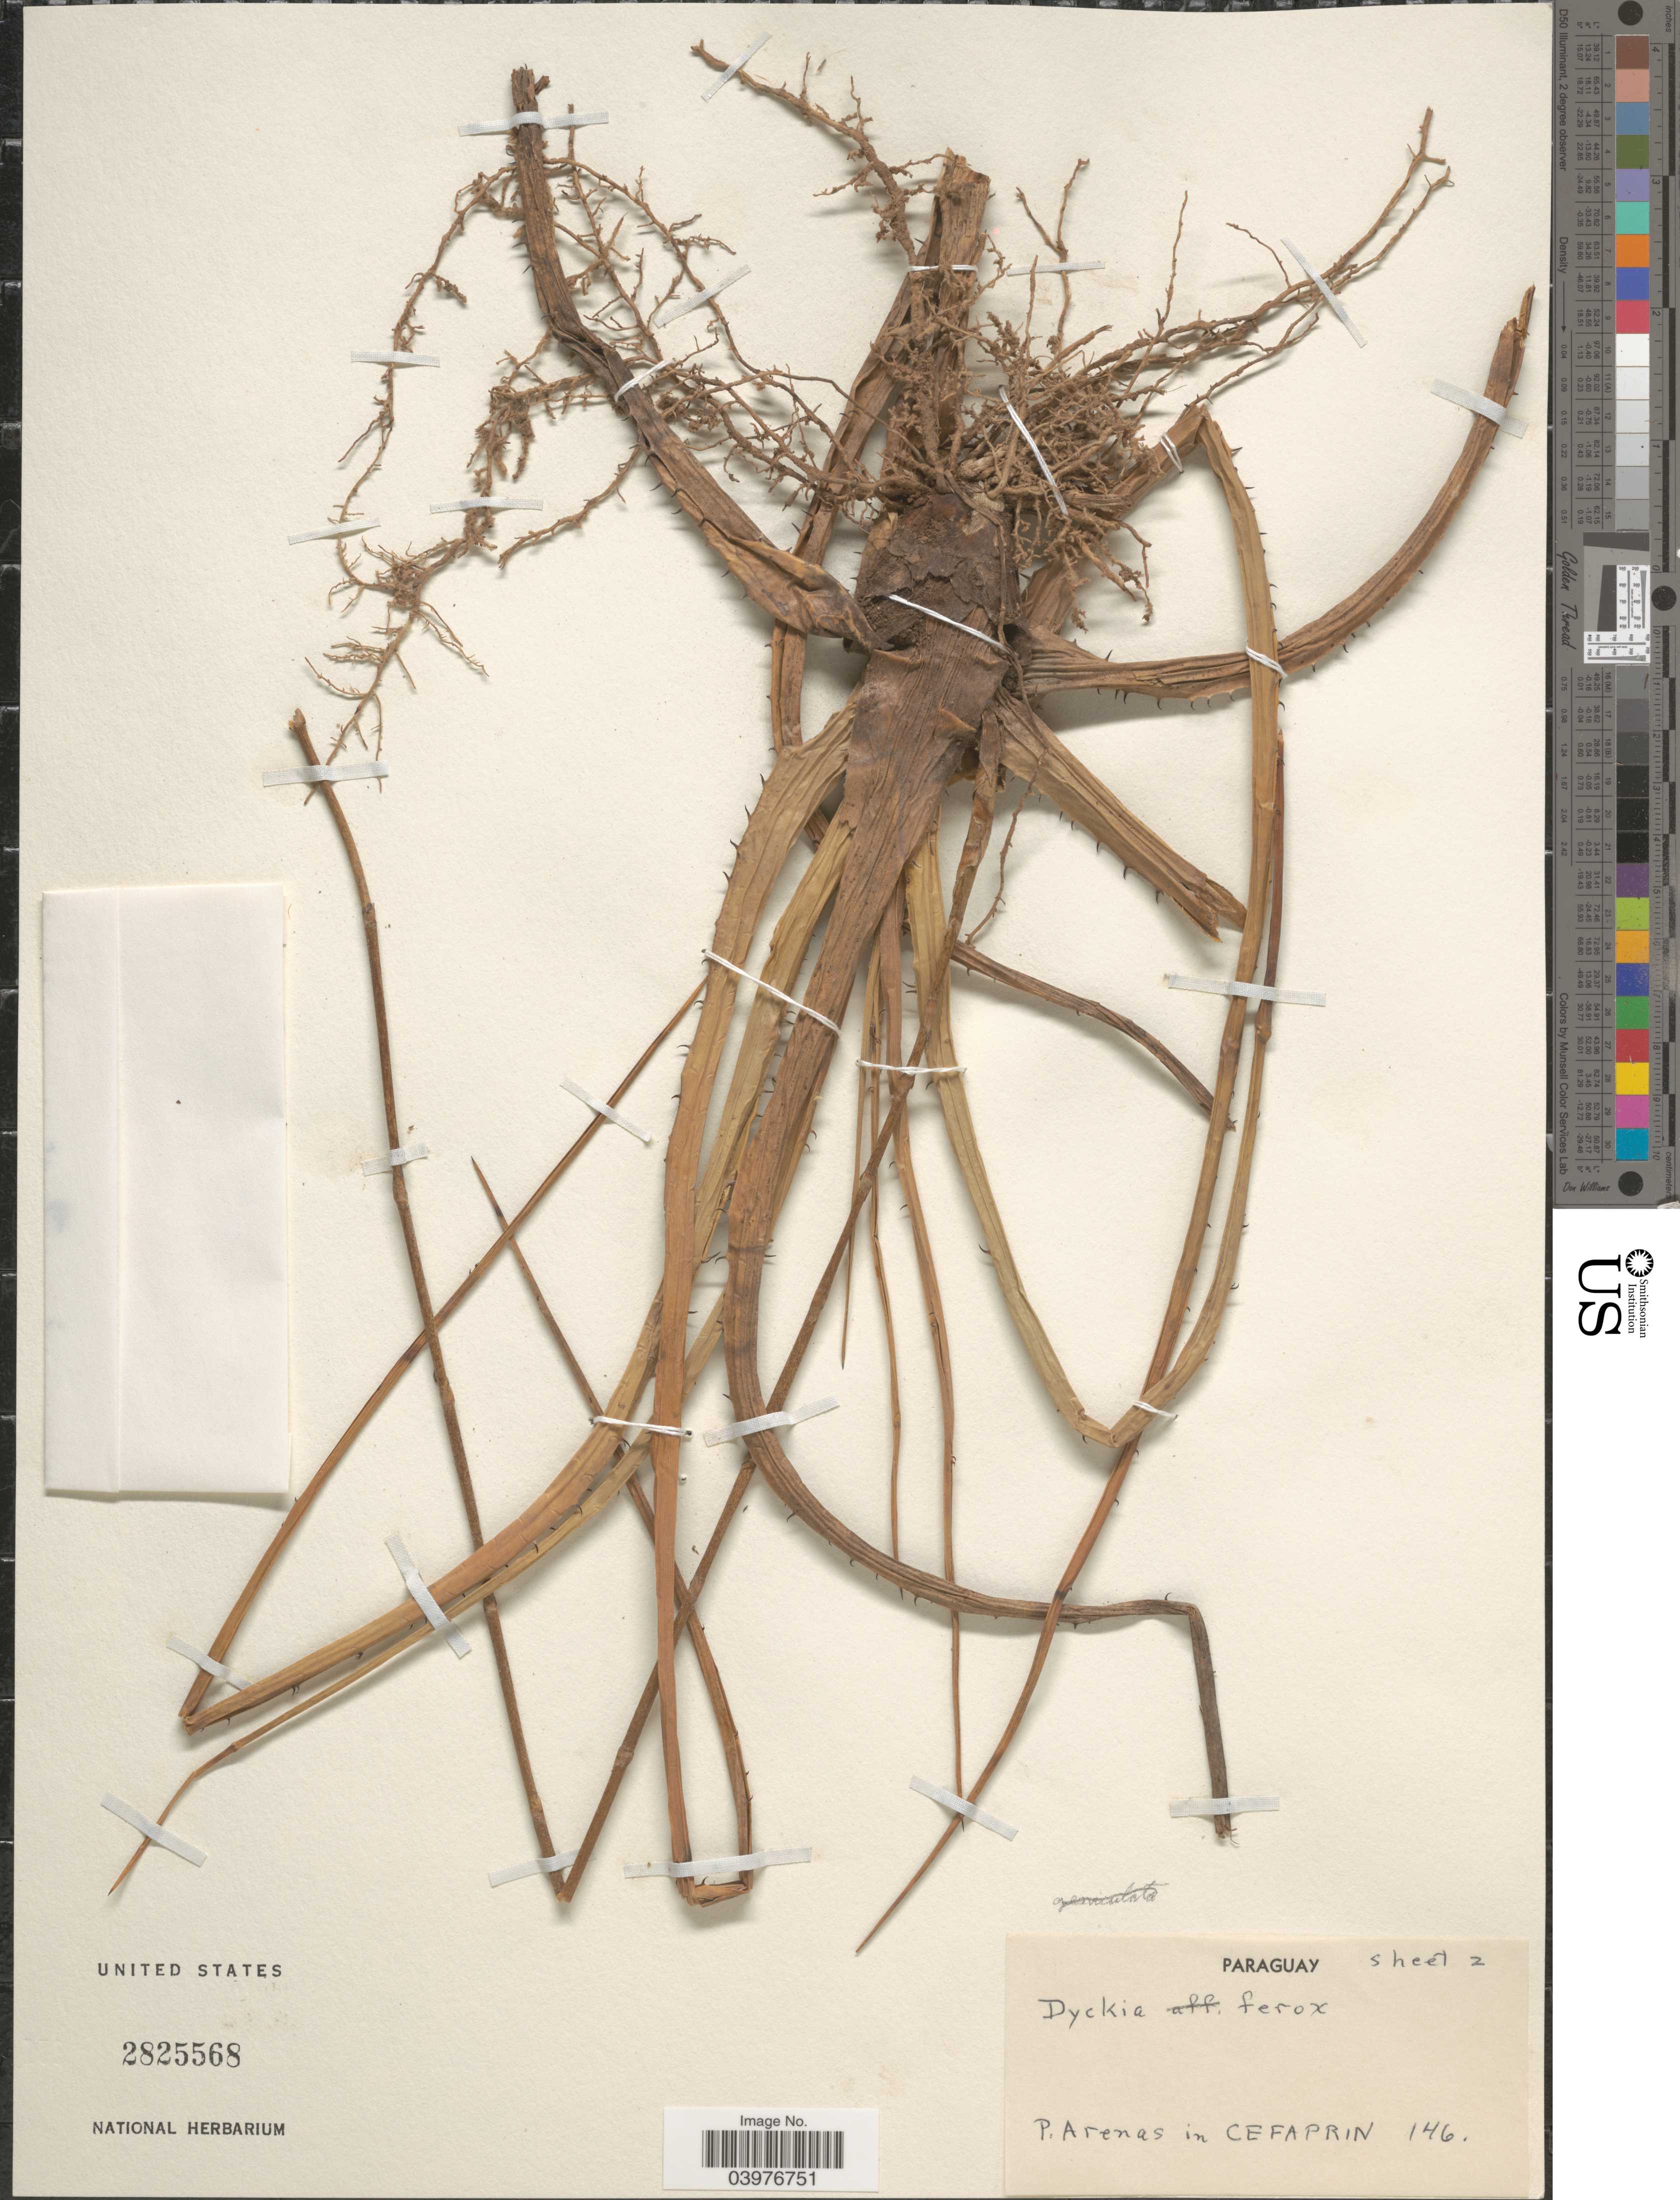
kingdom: Plantae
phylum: Tracheophyta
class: Liliopsida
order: Poales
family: Bromeliaceae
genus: Dyckia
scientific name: Dyckia ferox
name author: Mez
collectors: P. Arenas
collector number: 146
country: Paraguay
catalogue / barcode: US 2825568